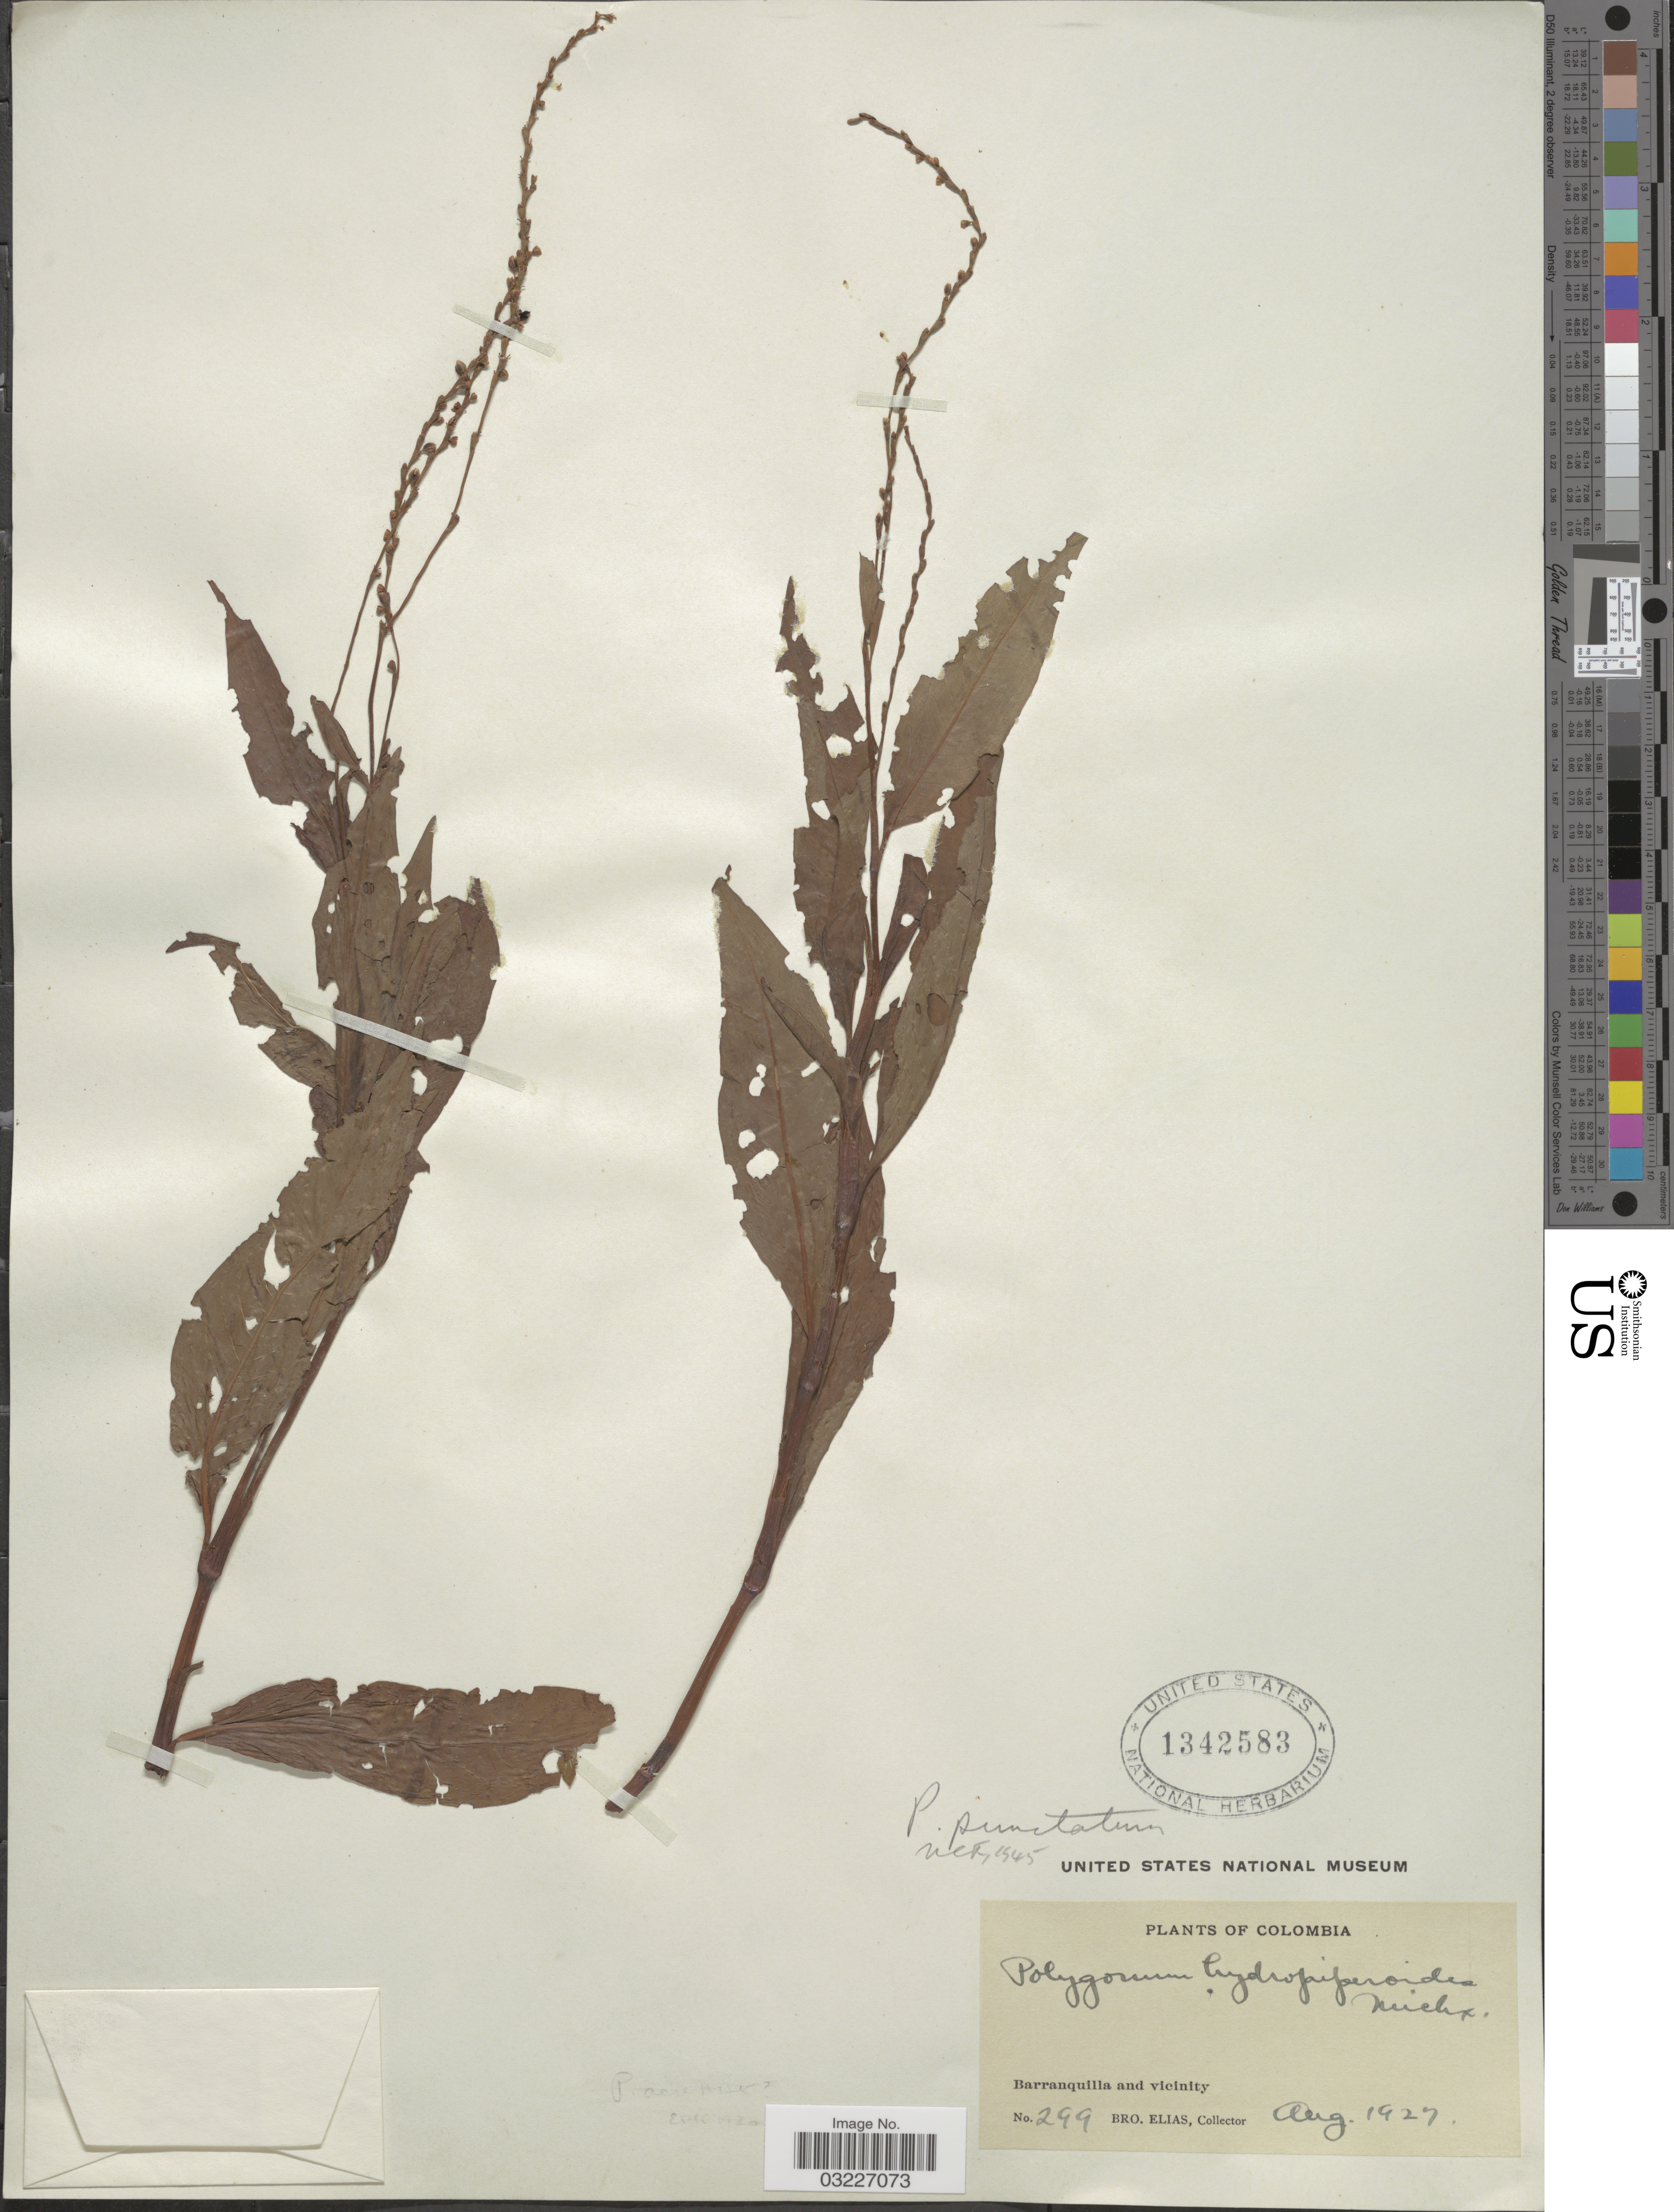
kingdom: Plantae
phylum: Tracheophyta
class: Magnoliopsida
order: Caryophyllales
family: Polygonaceae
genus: Polygonum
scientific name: Polygonum opelousanum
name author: Riddell ex Small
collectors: Bro. Elias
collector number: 299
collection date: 1927-08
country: Colombia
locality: Barranquilla and vicinity.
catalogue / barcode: US 1342583